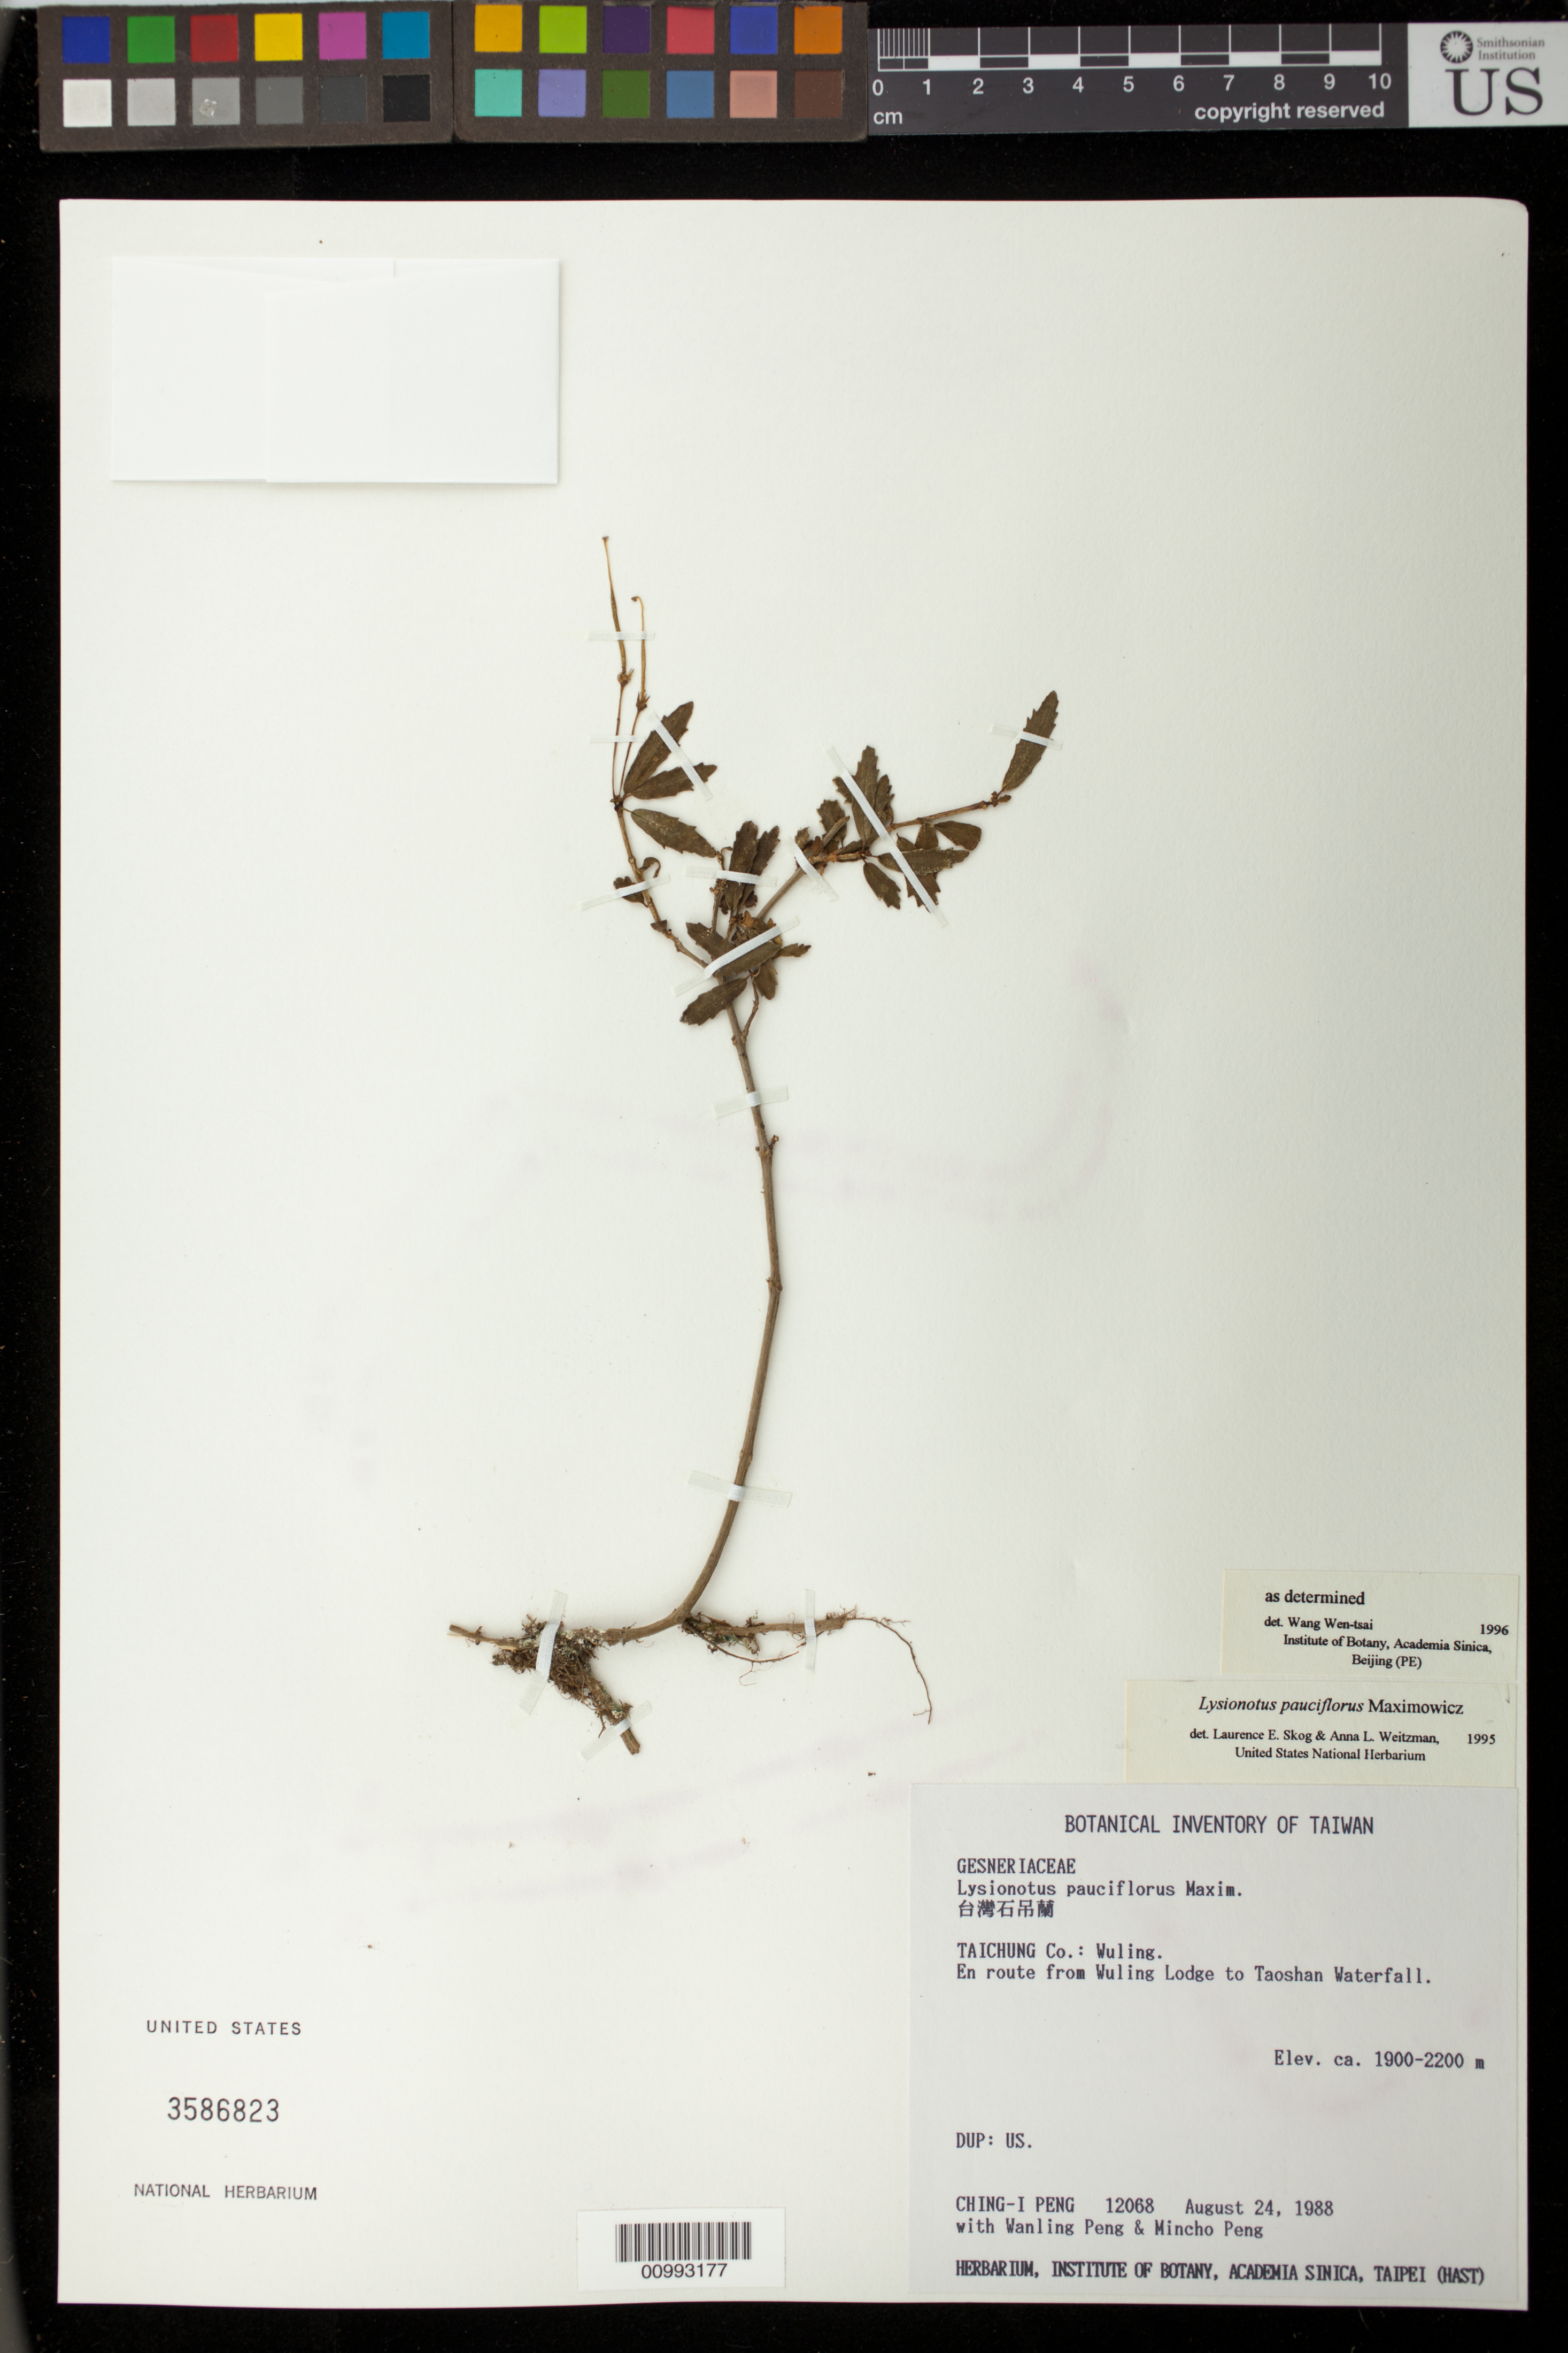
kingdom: Plantae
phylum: Tracheophyta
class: Magnoliopsida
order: Lamiales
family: Gesneriaceae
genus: Lysionotus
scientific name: Lysionotus pauciflorus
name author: Maxim.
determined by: Skog, L. E.; Weitzman, A. L.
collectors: C.-I Peng, W. Peng & M. Peng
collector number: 12068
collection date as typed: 24 Aug 1988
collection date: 1988-08-24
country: Taiwan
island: Taiwan [Formosa]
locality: Taichung Co.: Wuling. En route from Wuling Lodge to Taoshan Waterfall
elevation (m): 1900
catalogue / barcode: US 3586823